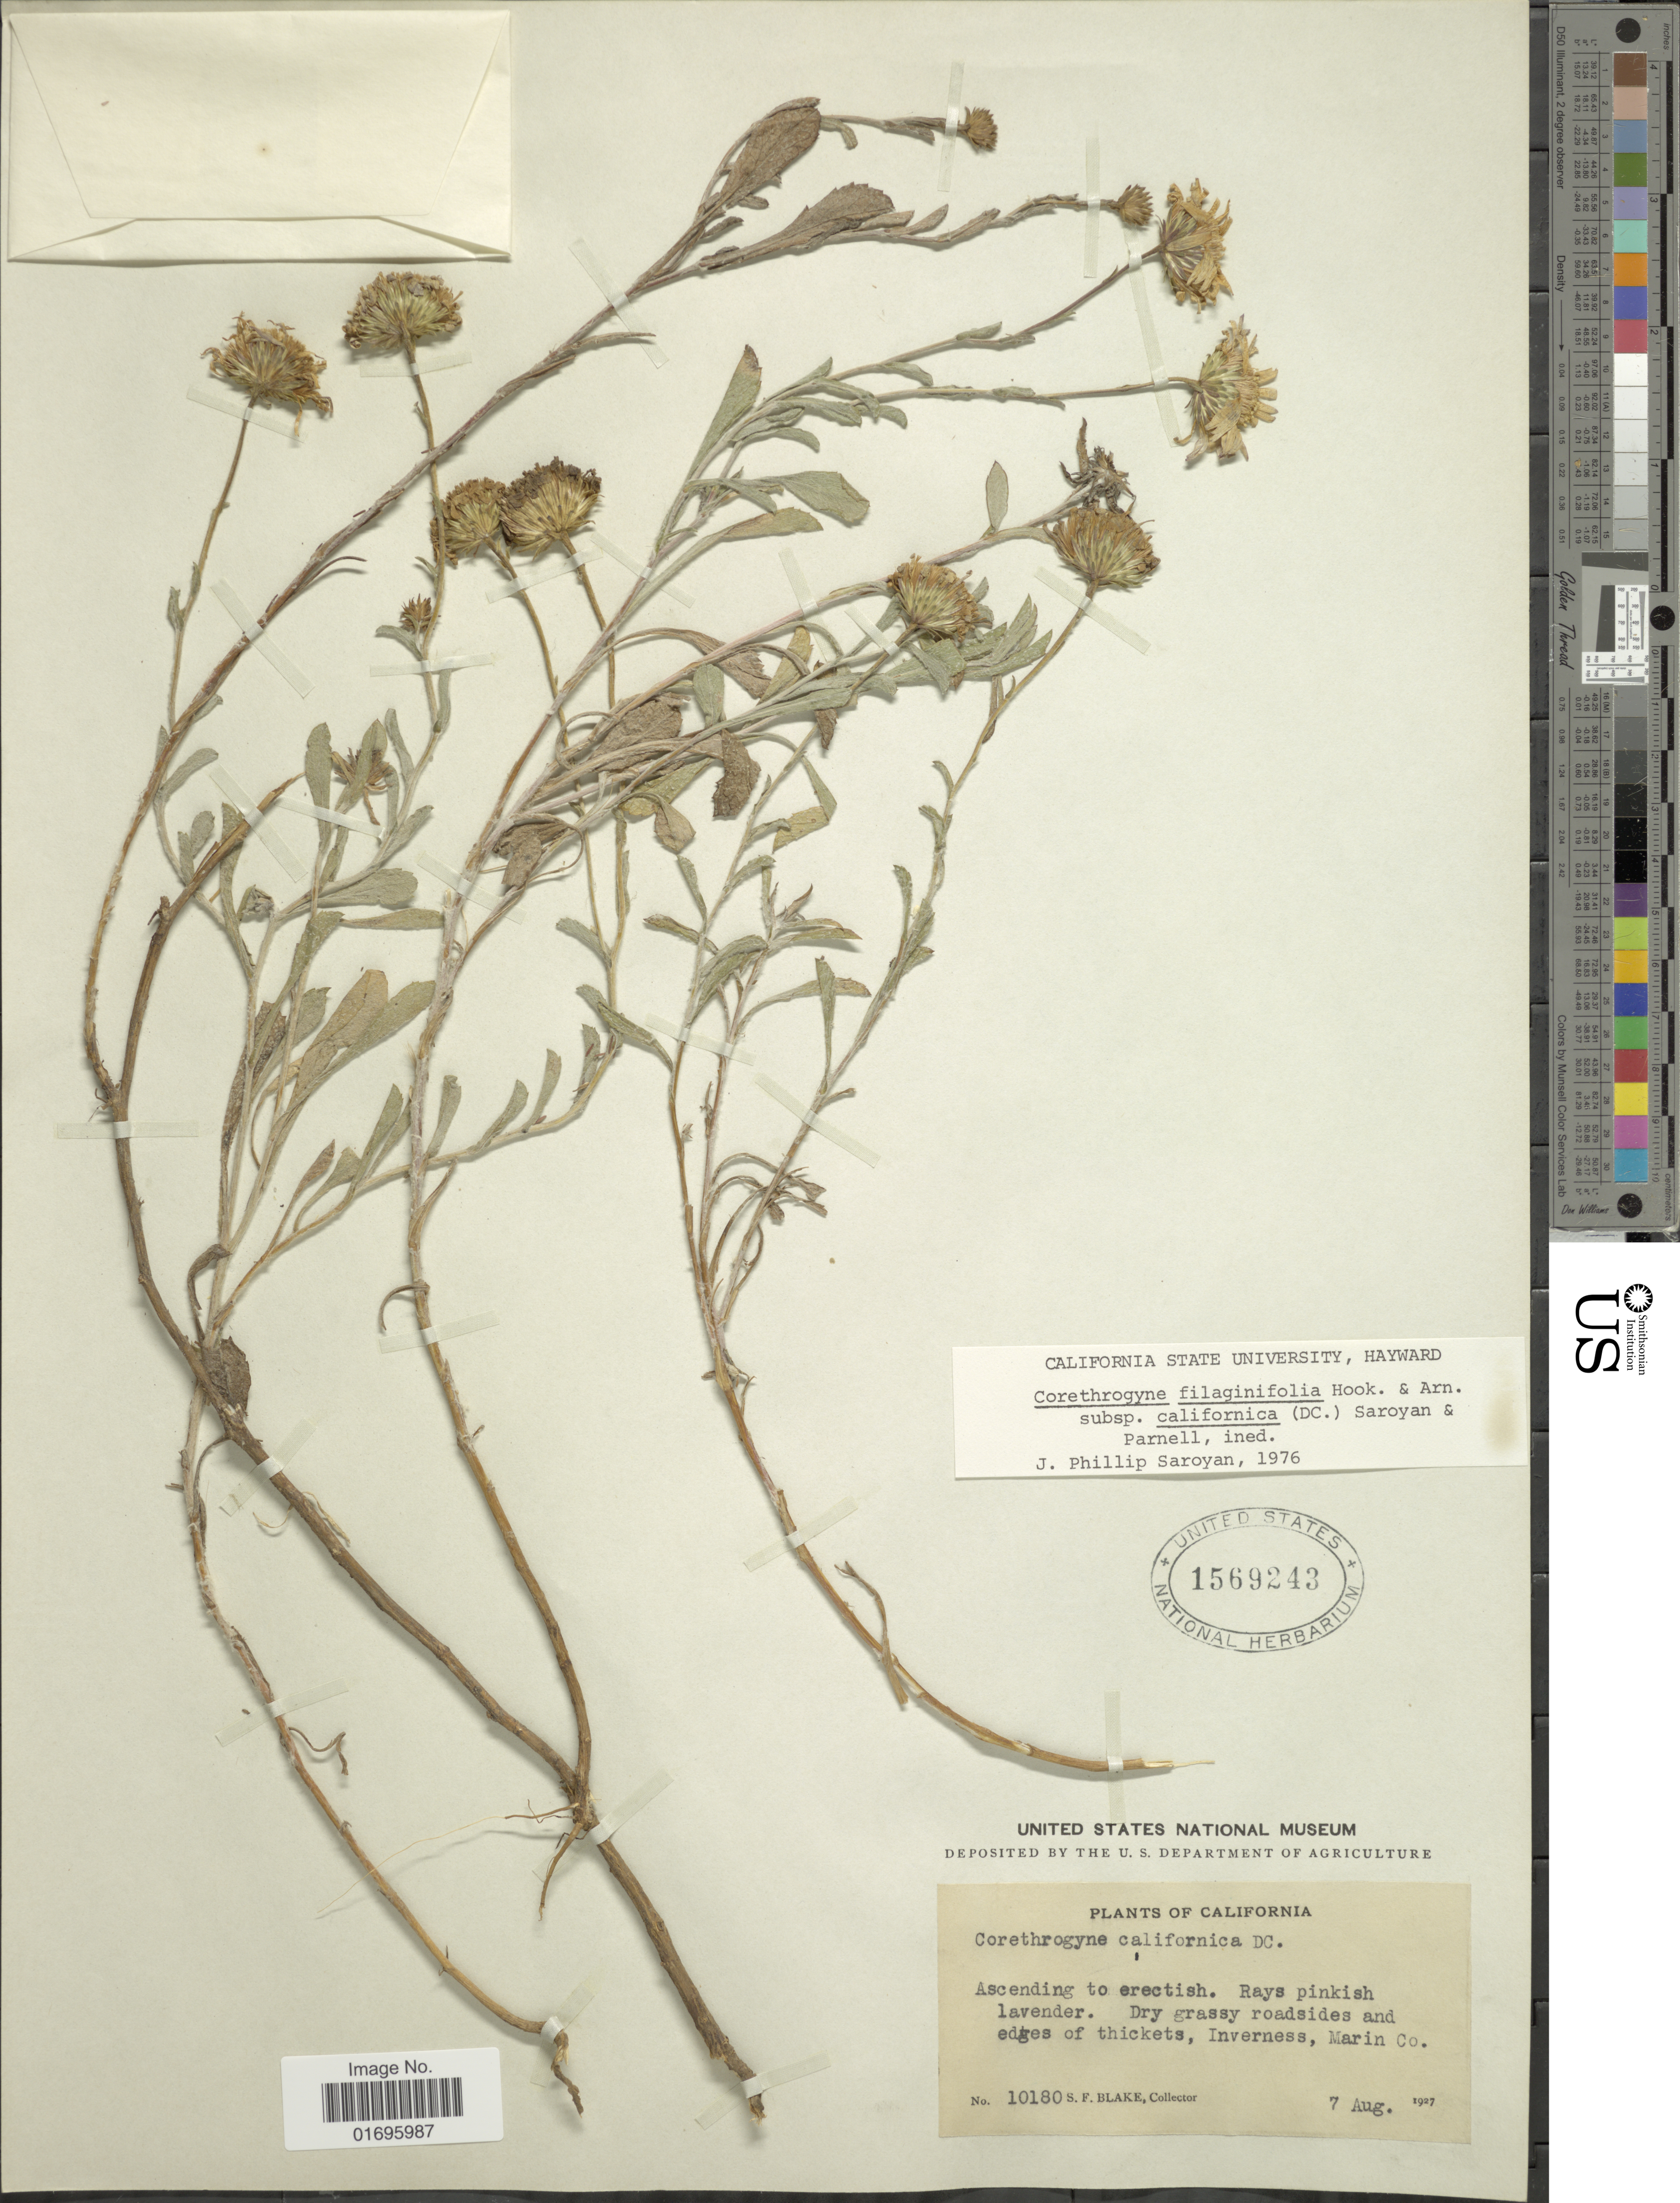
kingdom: Plantae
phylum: Tracheophyta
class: Magnoliopsida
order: Asterales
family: Asteraceae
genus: Corethrogyne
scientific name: Corethrogyne filaginifolia var. californica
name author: (DC.) Saroyan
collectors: S. Blake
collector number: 10180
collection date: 1927-08-07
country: United States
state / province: California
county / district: Marin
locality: Dry grassy roadsides and edges of thickets, Inverness, Marin Co.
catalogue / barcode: US 1569243